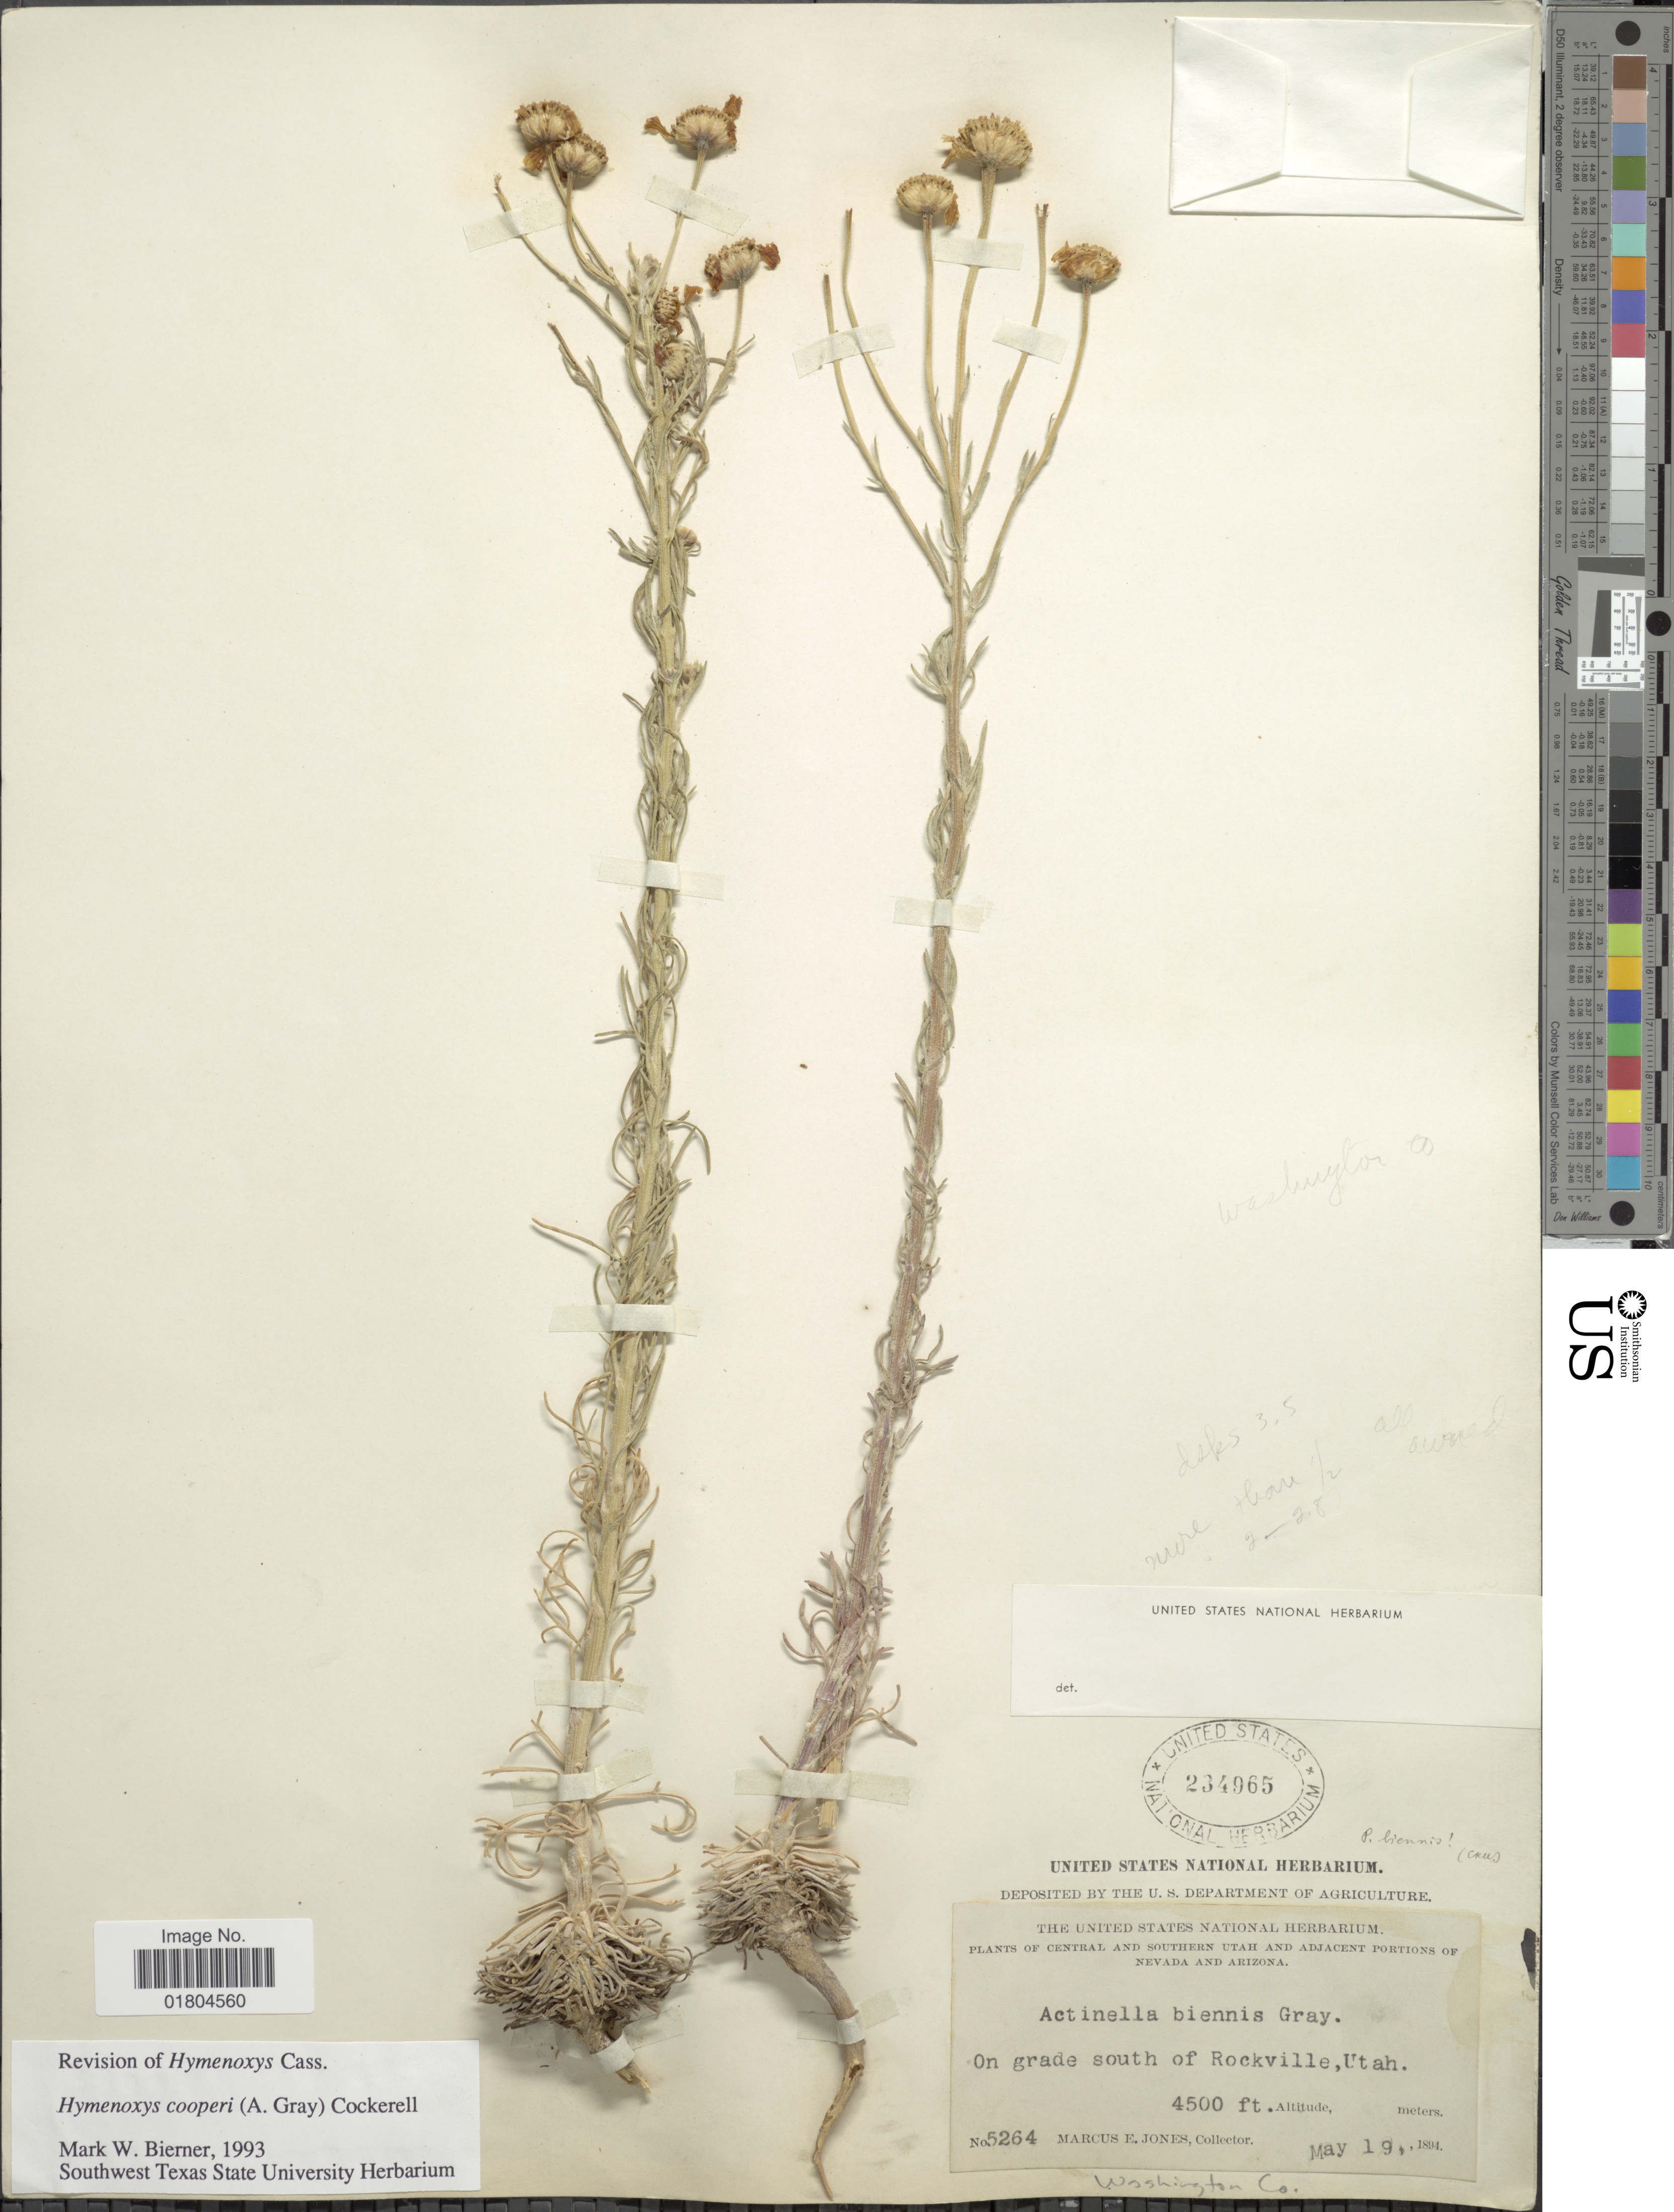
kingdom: Plantae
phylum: Tracheophyta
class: Magnoliopsida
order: Asterales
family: Asteraceae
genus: Hymenoxys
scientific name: Hymenoxys cooperi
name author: (A. Gray) Cockerell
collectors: M. E. Jones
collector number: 5264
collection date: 1894-05-19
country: United States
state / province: Utah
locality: Central and southern Utah. South of Rockville. Washington Co.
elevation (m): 1372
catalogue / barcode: US 234965